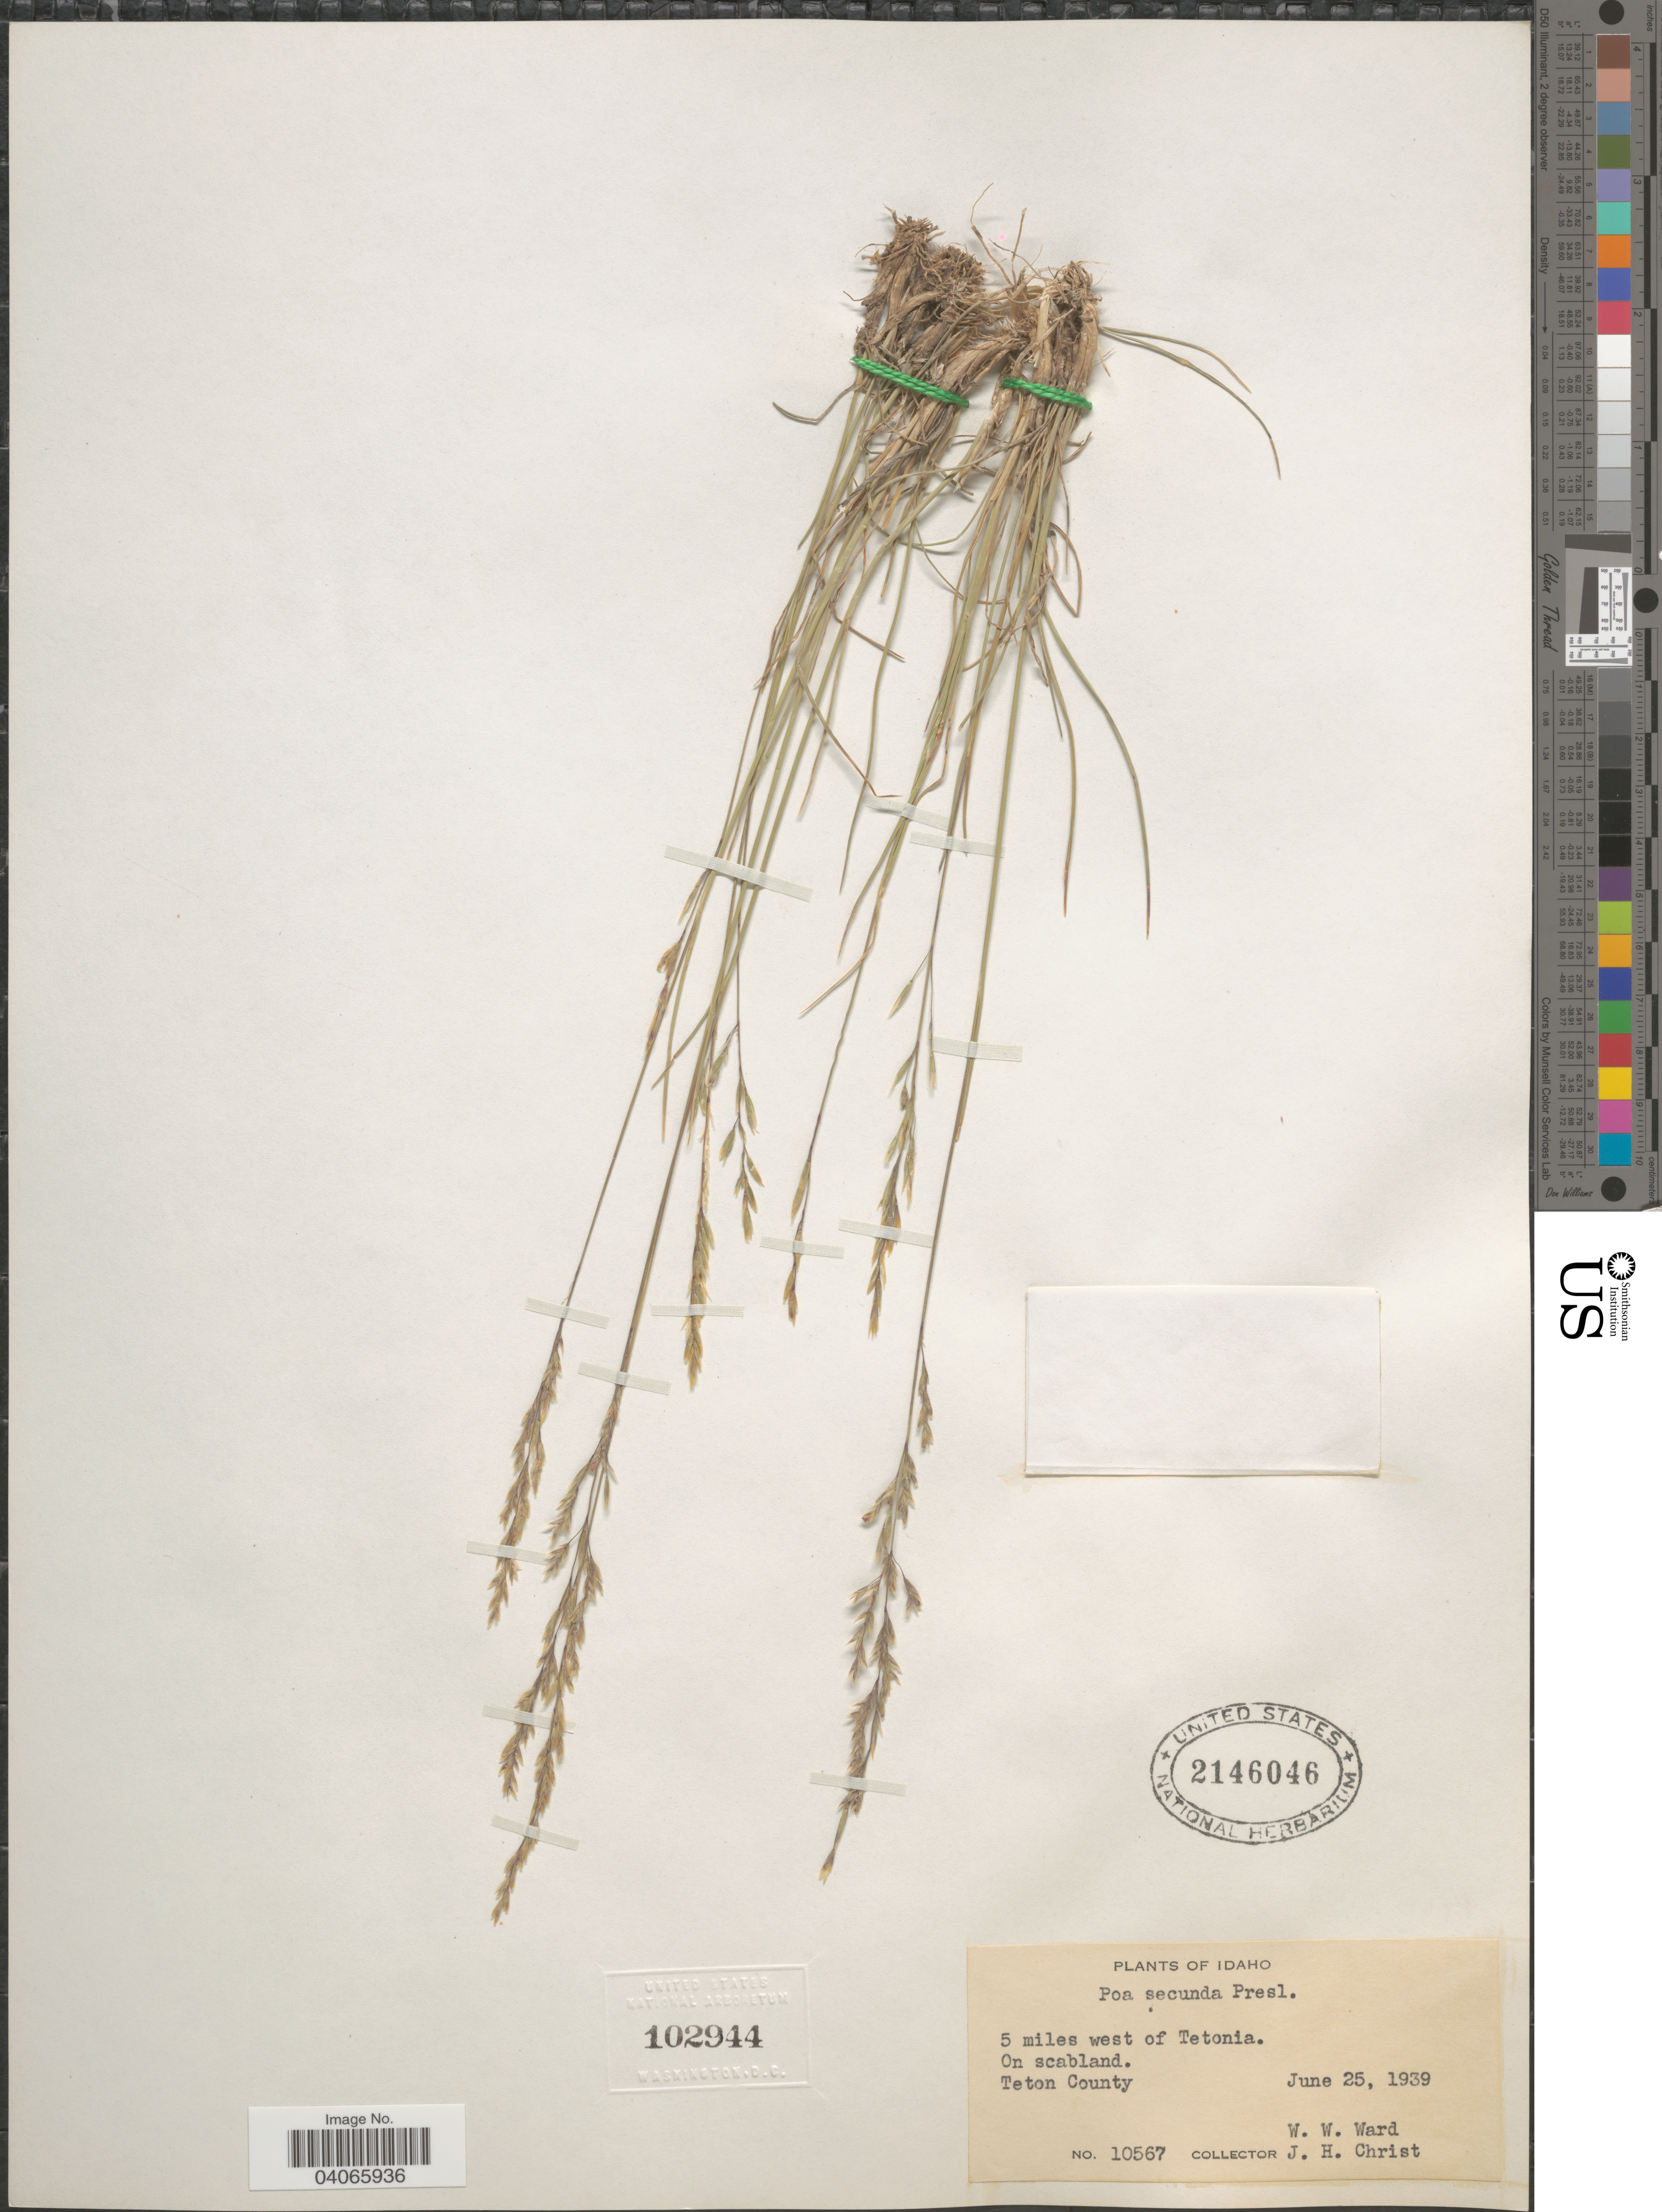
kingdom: Plantae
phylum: Tracheophyta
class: Liliopsida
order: Poales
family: Poaceae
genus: Poa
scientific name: Poa secunda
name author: J. Presl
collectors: J. H. Christ & W. Ward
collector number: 10567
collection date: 1939-06-25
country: United States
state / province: Idaho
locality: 5 miles west of Tetonia. On scabland. Teton County.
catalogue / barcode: US 2146046